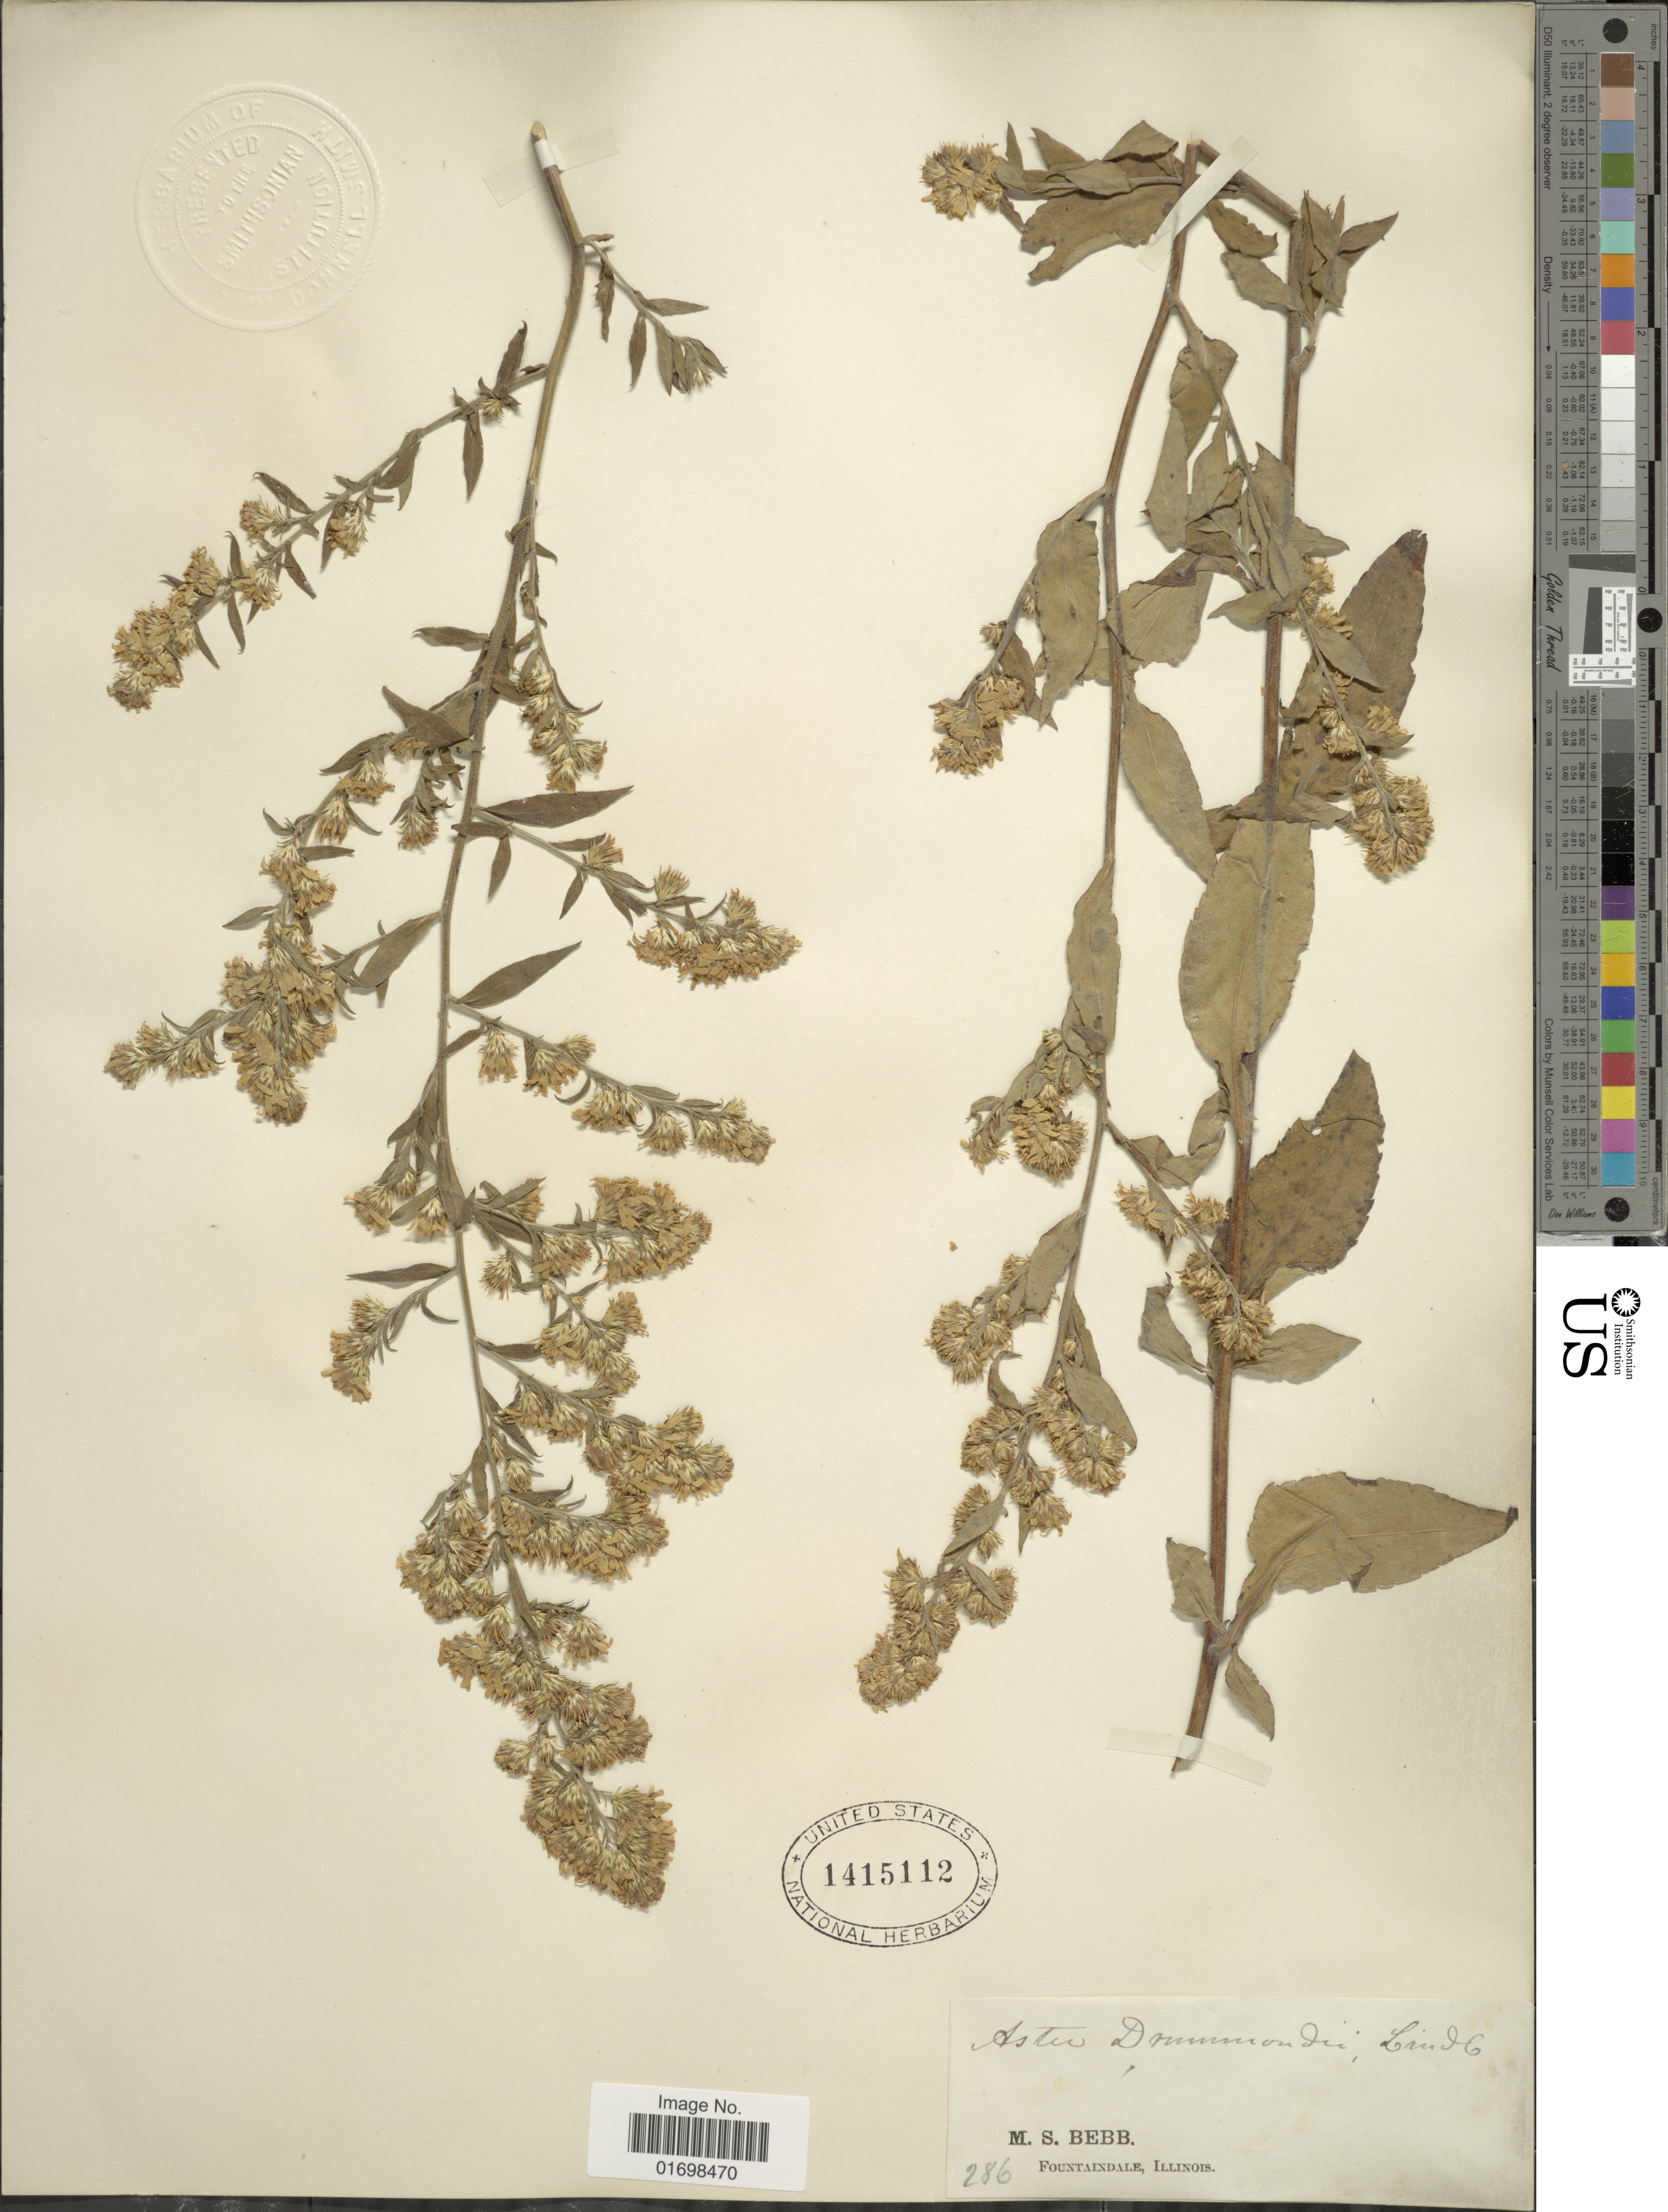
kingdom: Plantae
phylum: Tracheophyta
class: Magnoliopsida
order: Asterales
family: Asteraceae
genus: Symphyotrichum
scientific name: Symphyotrichum drummondii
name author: (Lindl.) G.L. Nesom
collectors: M. Bebb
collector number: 286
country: United States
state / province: Illinois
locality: Fountaindale, Illinois.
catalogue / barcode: US 1415112